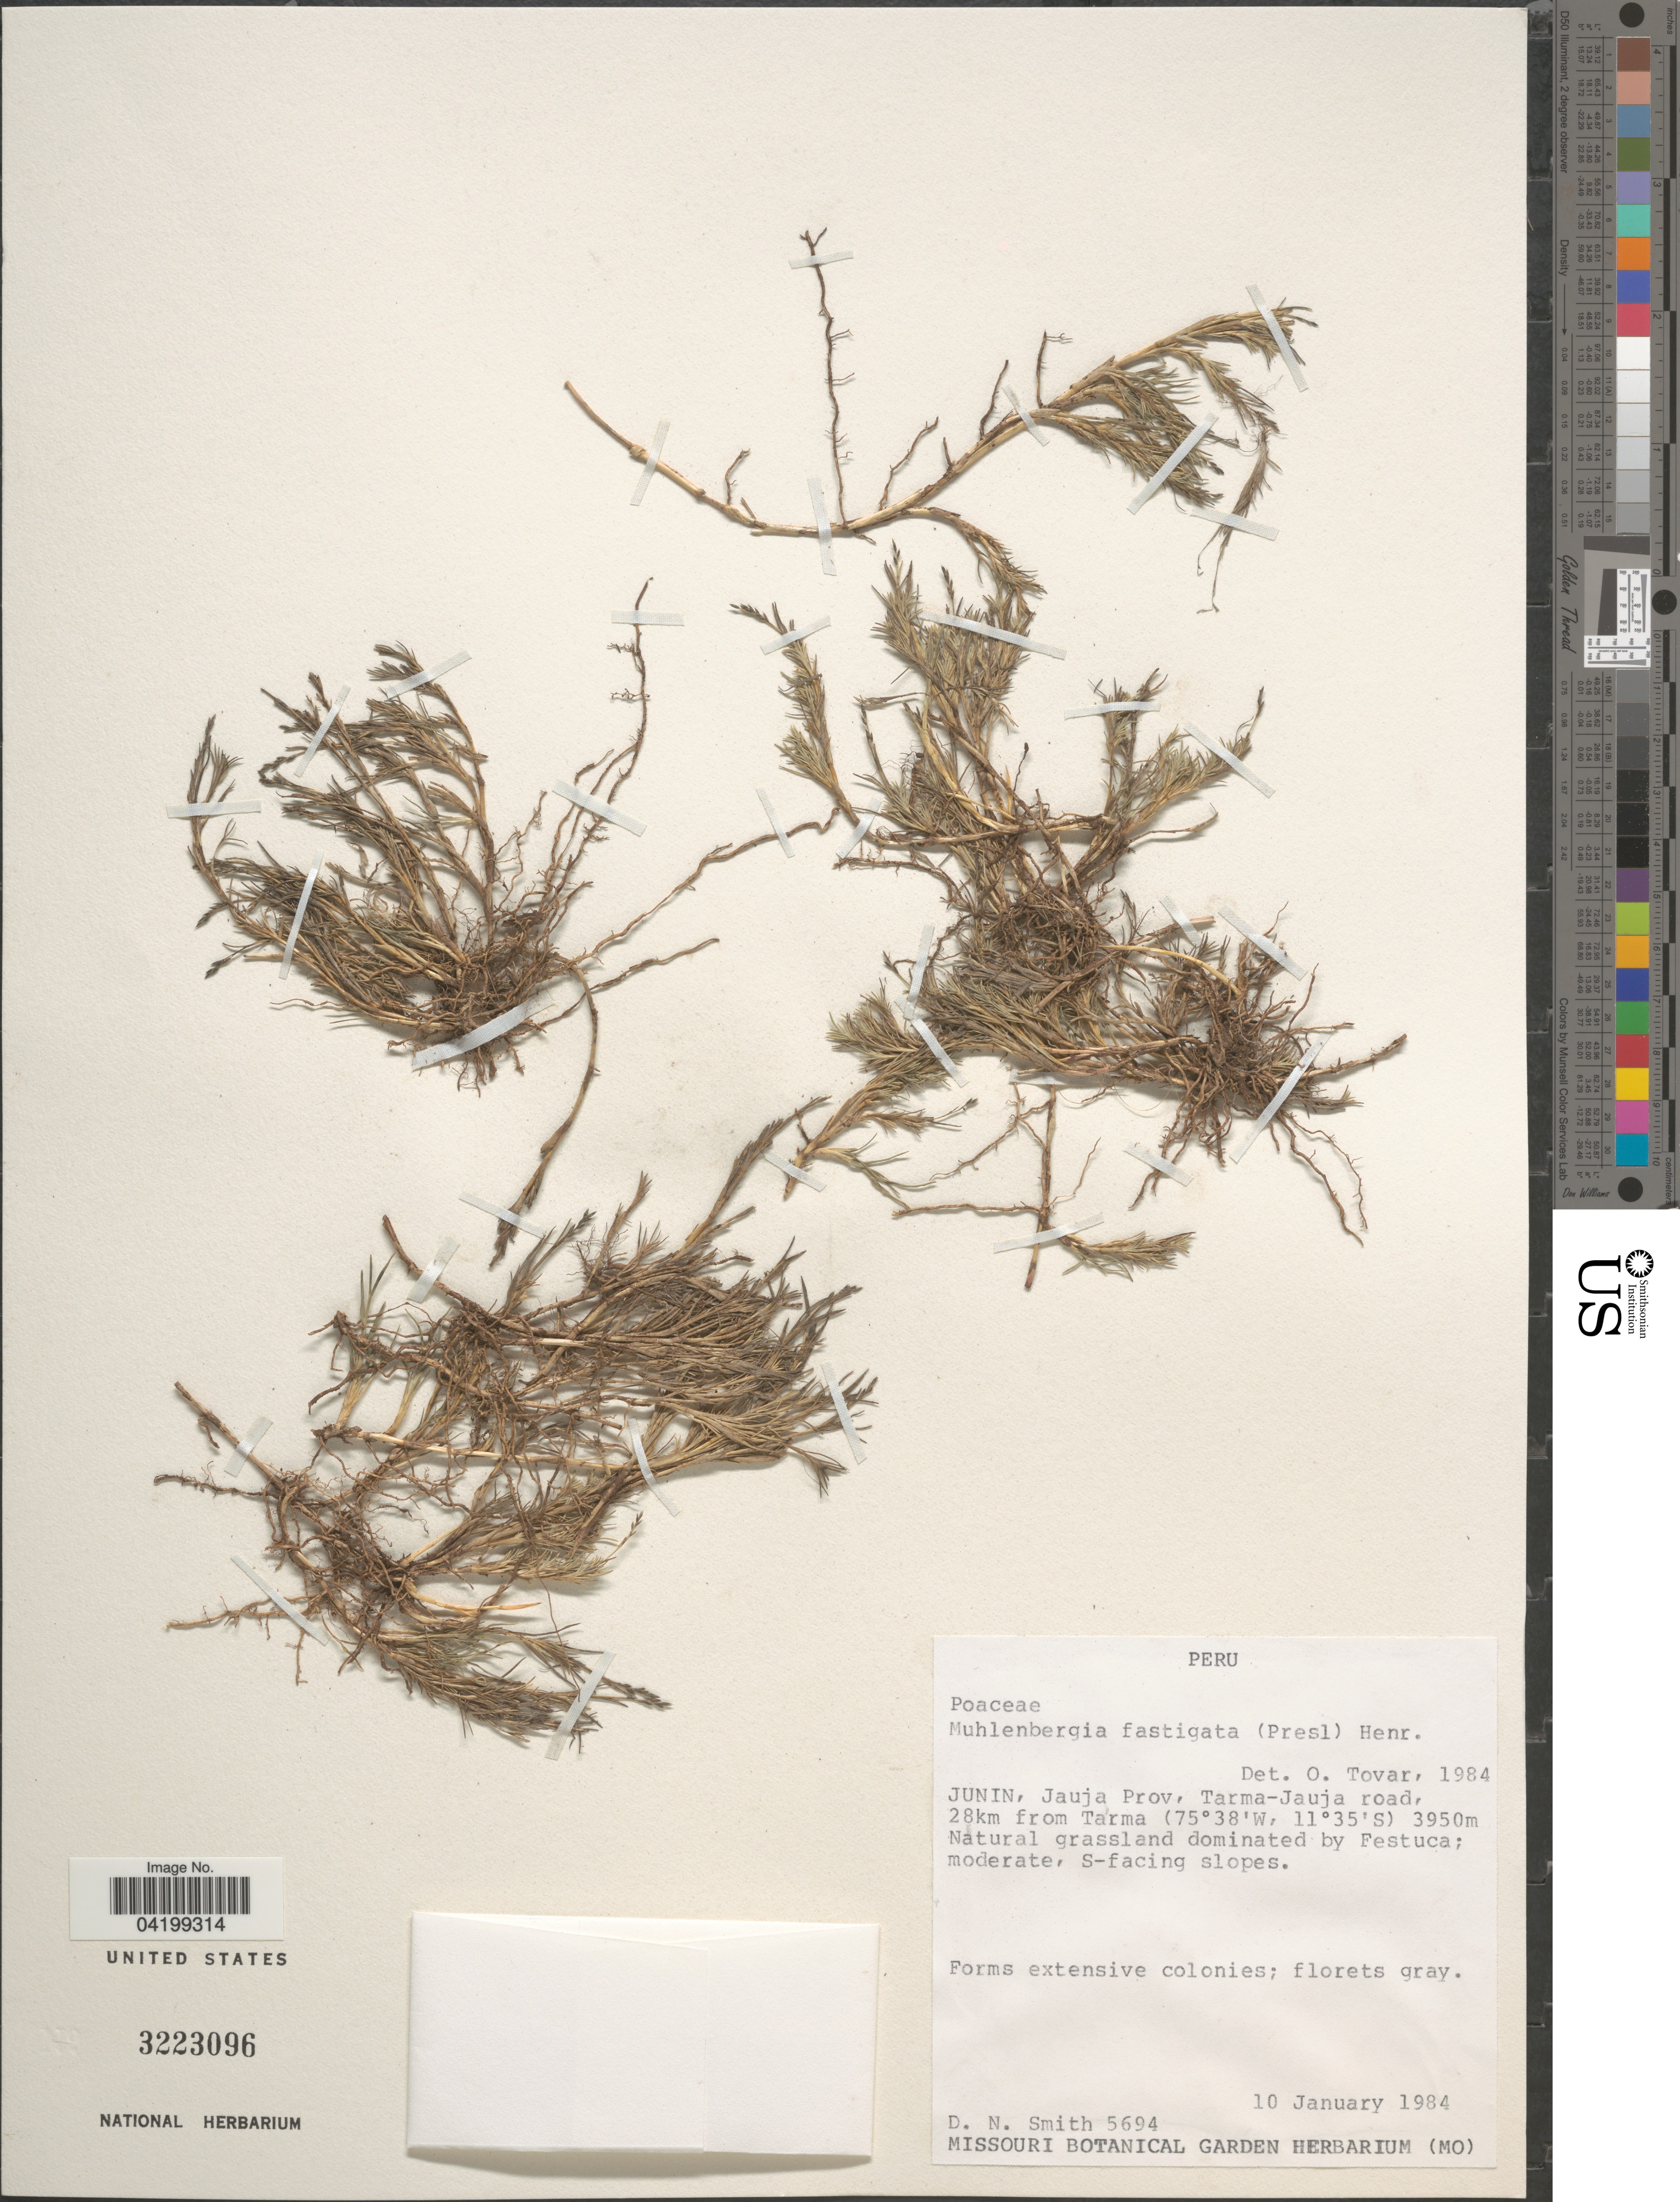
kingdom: Plantae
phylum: Tracheophyta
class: Liliopsida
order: Poales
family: Poaceae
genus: Muhlenbergia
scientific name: Muhlenbergia fastigiata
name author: (J. Presl) Henr.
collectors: D. Smith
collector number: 5694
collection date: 1984-01-10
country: Peru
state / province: Junin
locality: Jauja Prov., Tarma-Jauja road, 28km from Tarma.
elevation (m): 3950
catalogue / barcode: US 3223096